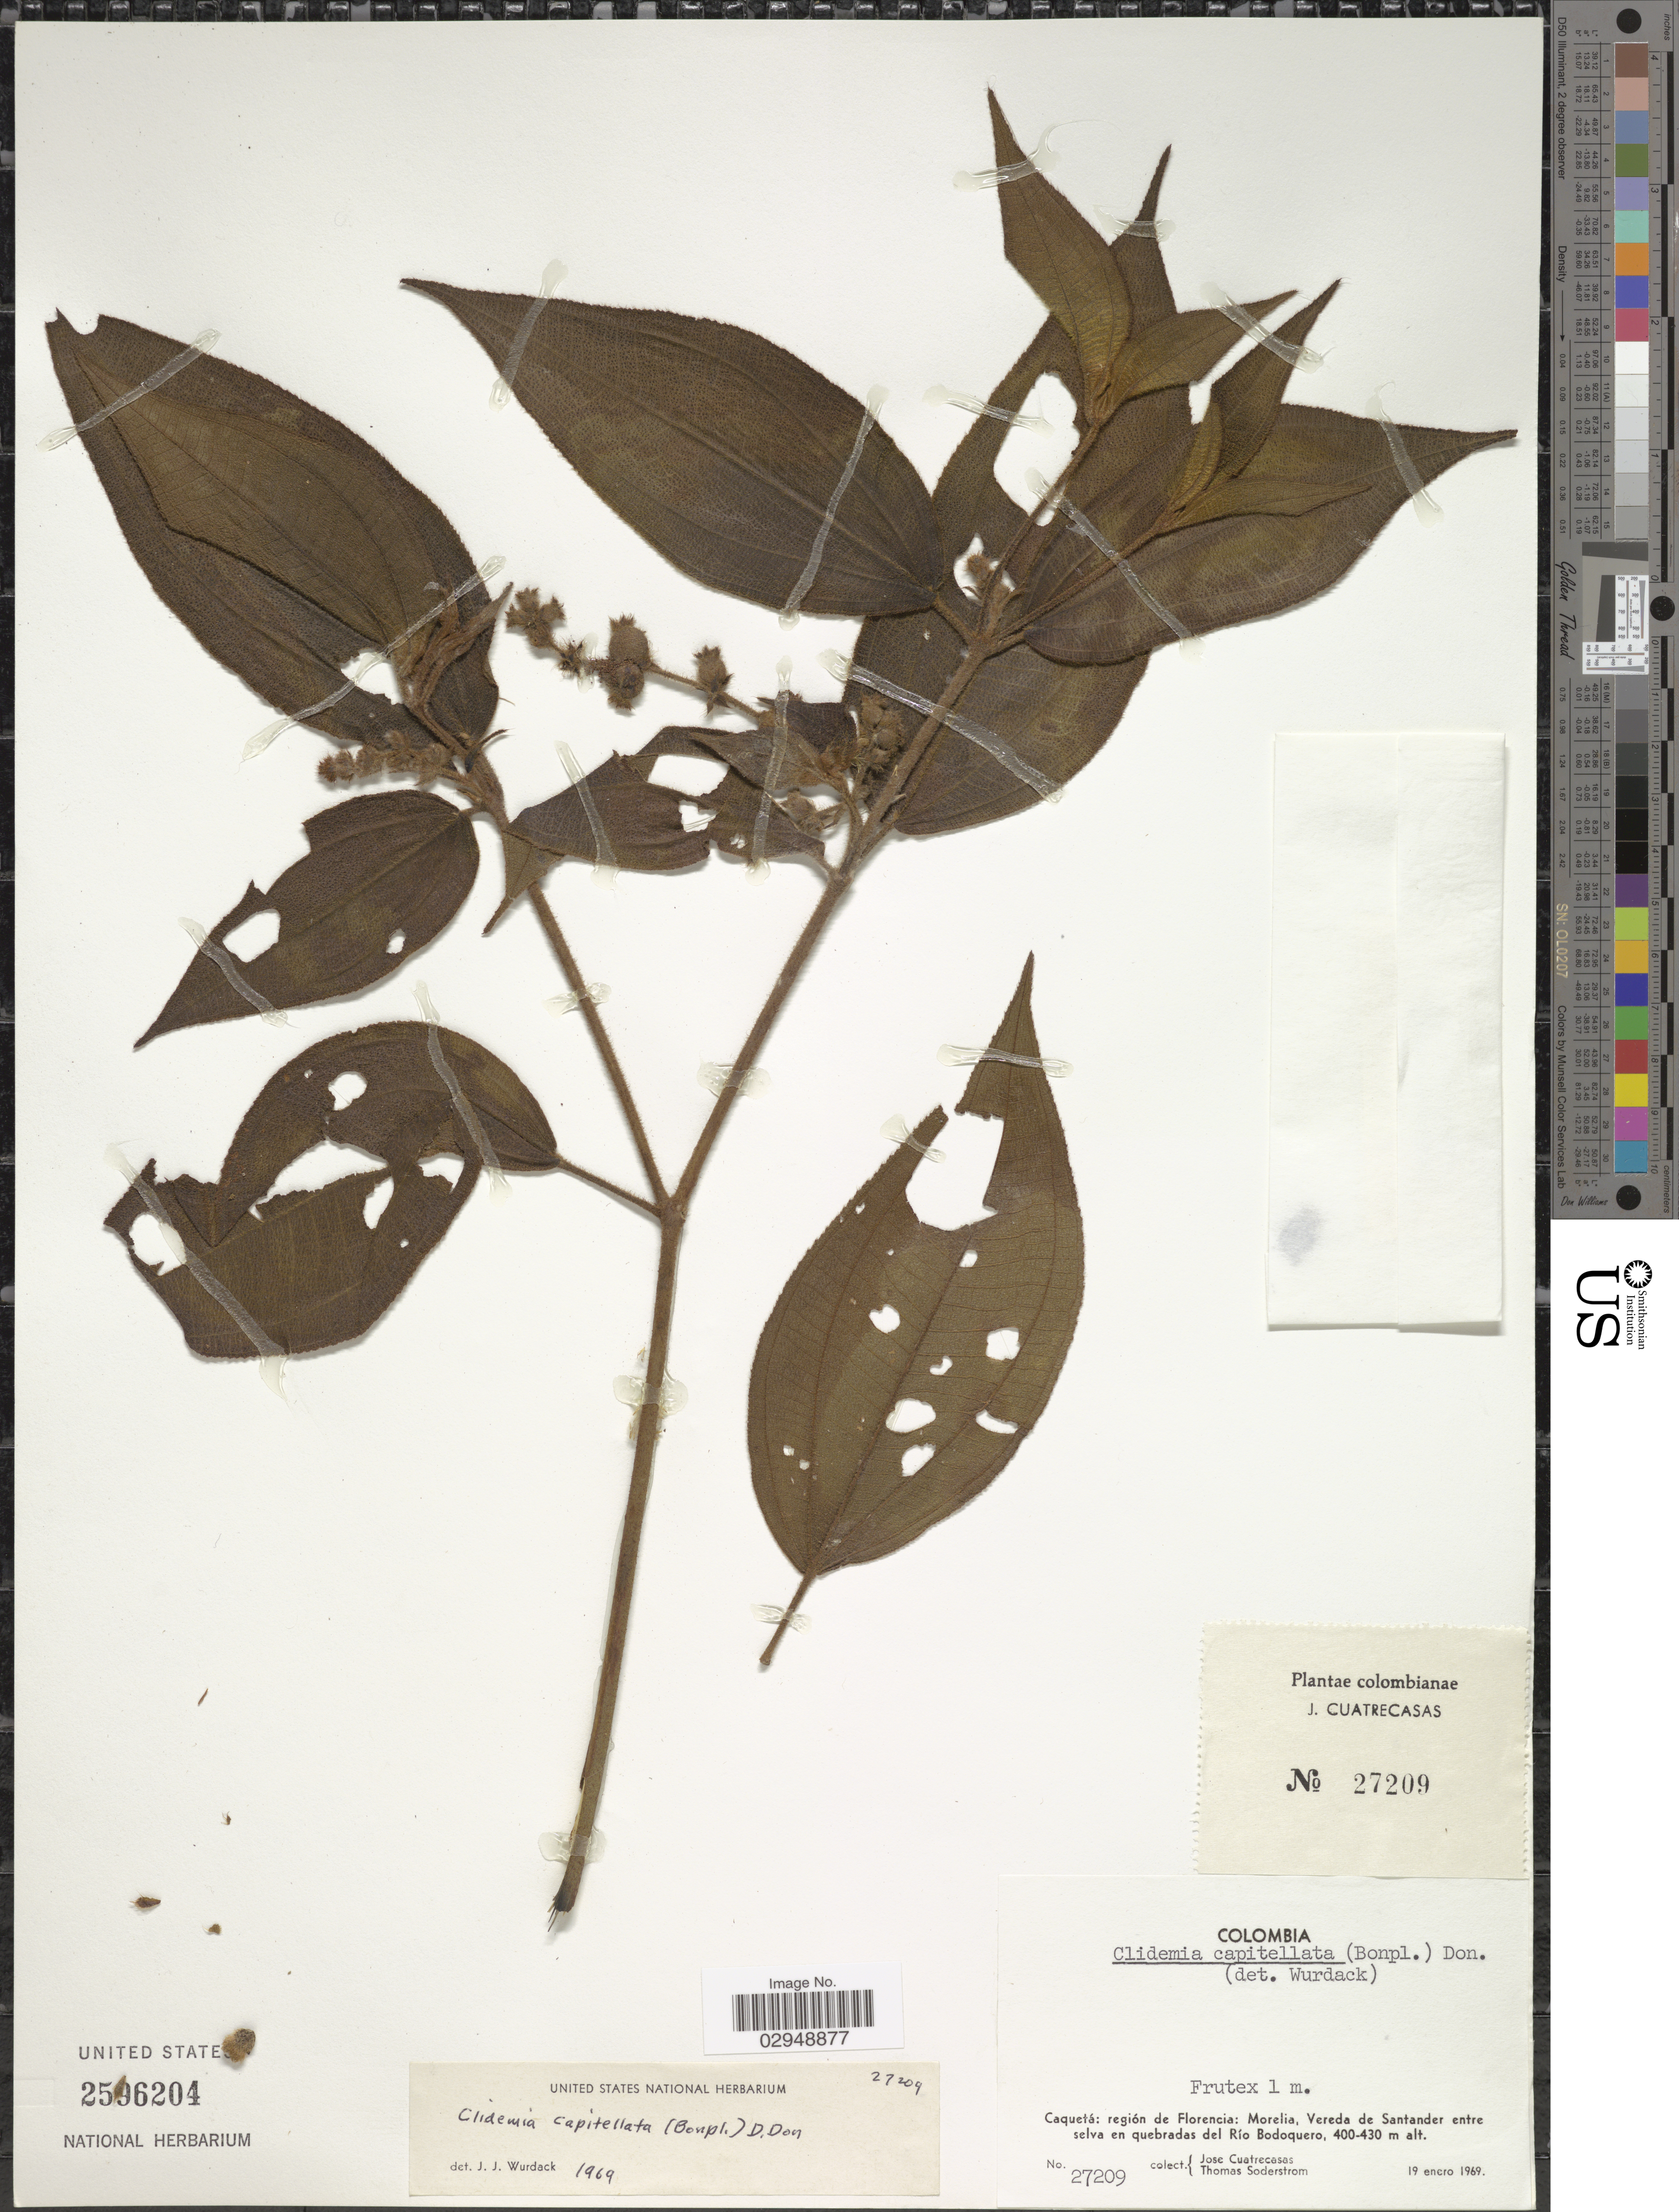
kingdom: Plantae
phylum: Tracheophyta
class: Magnoliopsida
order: Myrtales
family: Melastomataceae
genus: Clidemia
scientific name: Clidemia capitellata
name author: (Bonpl.) D. Don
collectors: J. Cuatrecasas & T. R. Soderstrom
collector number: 27209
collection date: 1969-01-19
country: Colombia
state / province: Caquetá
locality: Caquetá: región de Florencia: Morelia, Vereda de Santander entre selva en quebradas del Río Bodoquero.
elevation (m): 400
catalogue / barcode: US 2596204